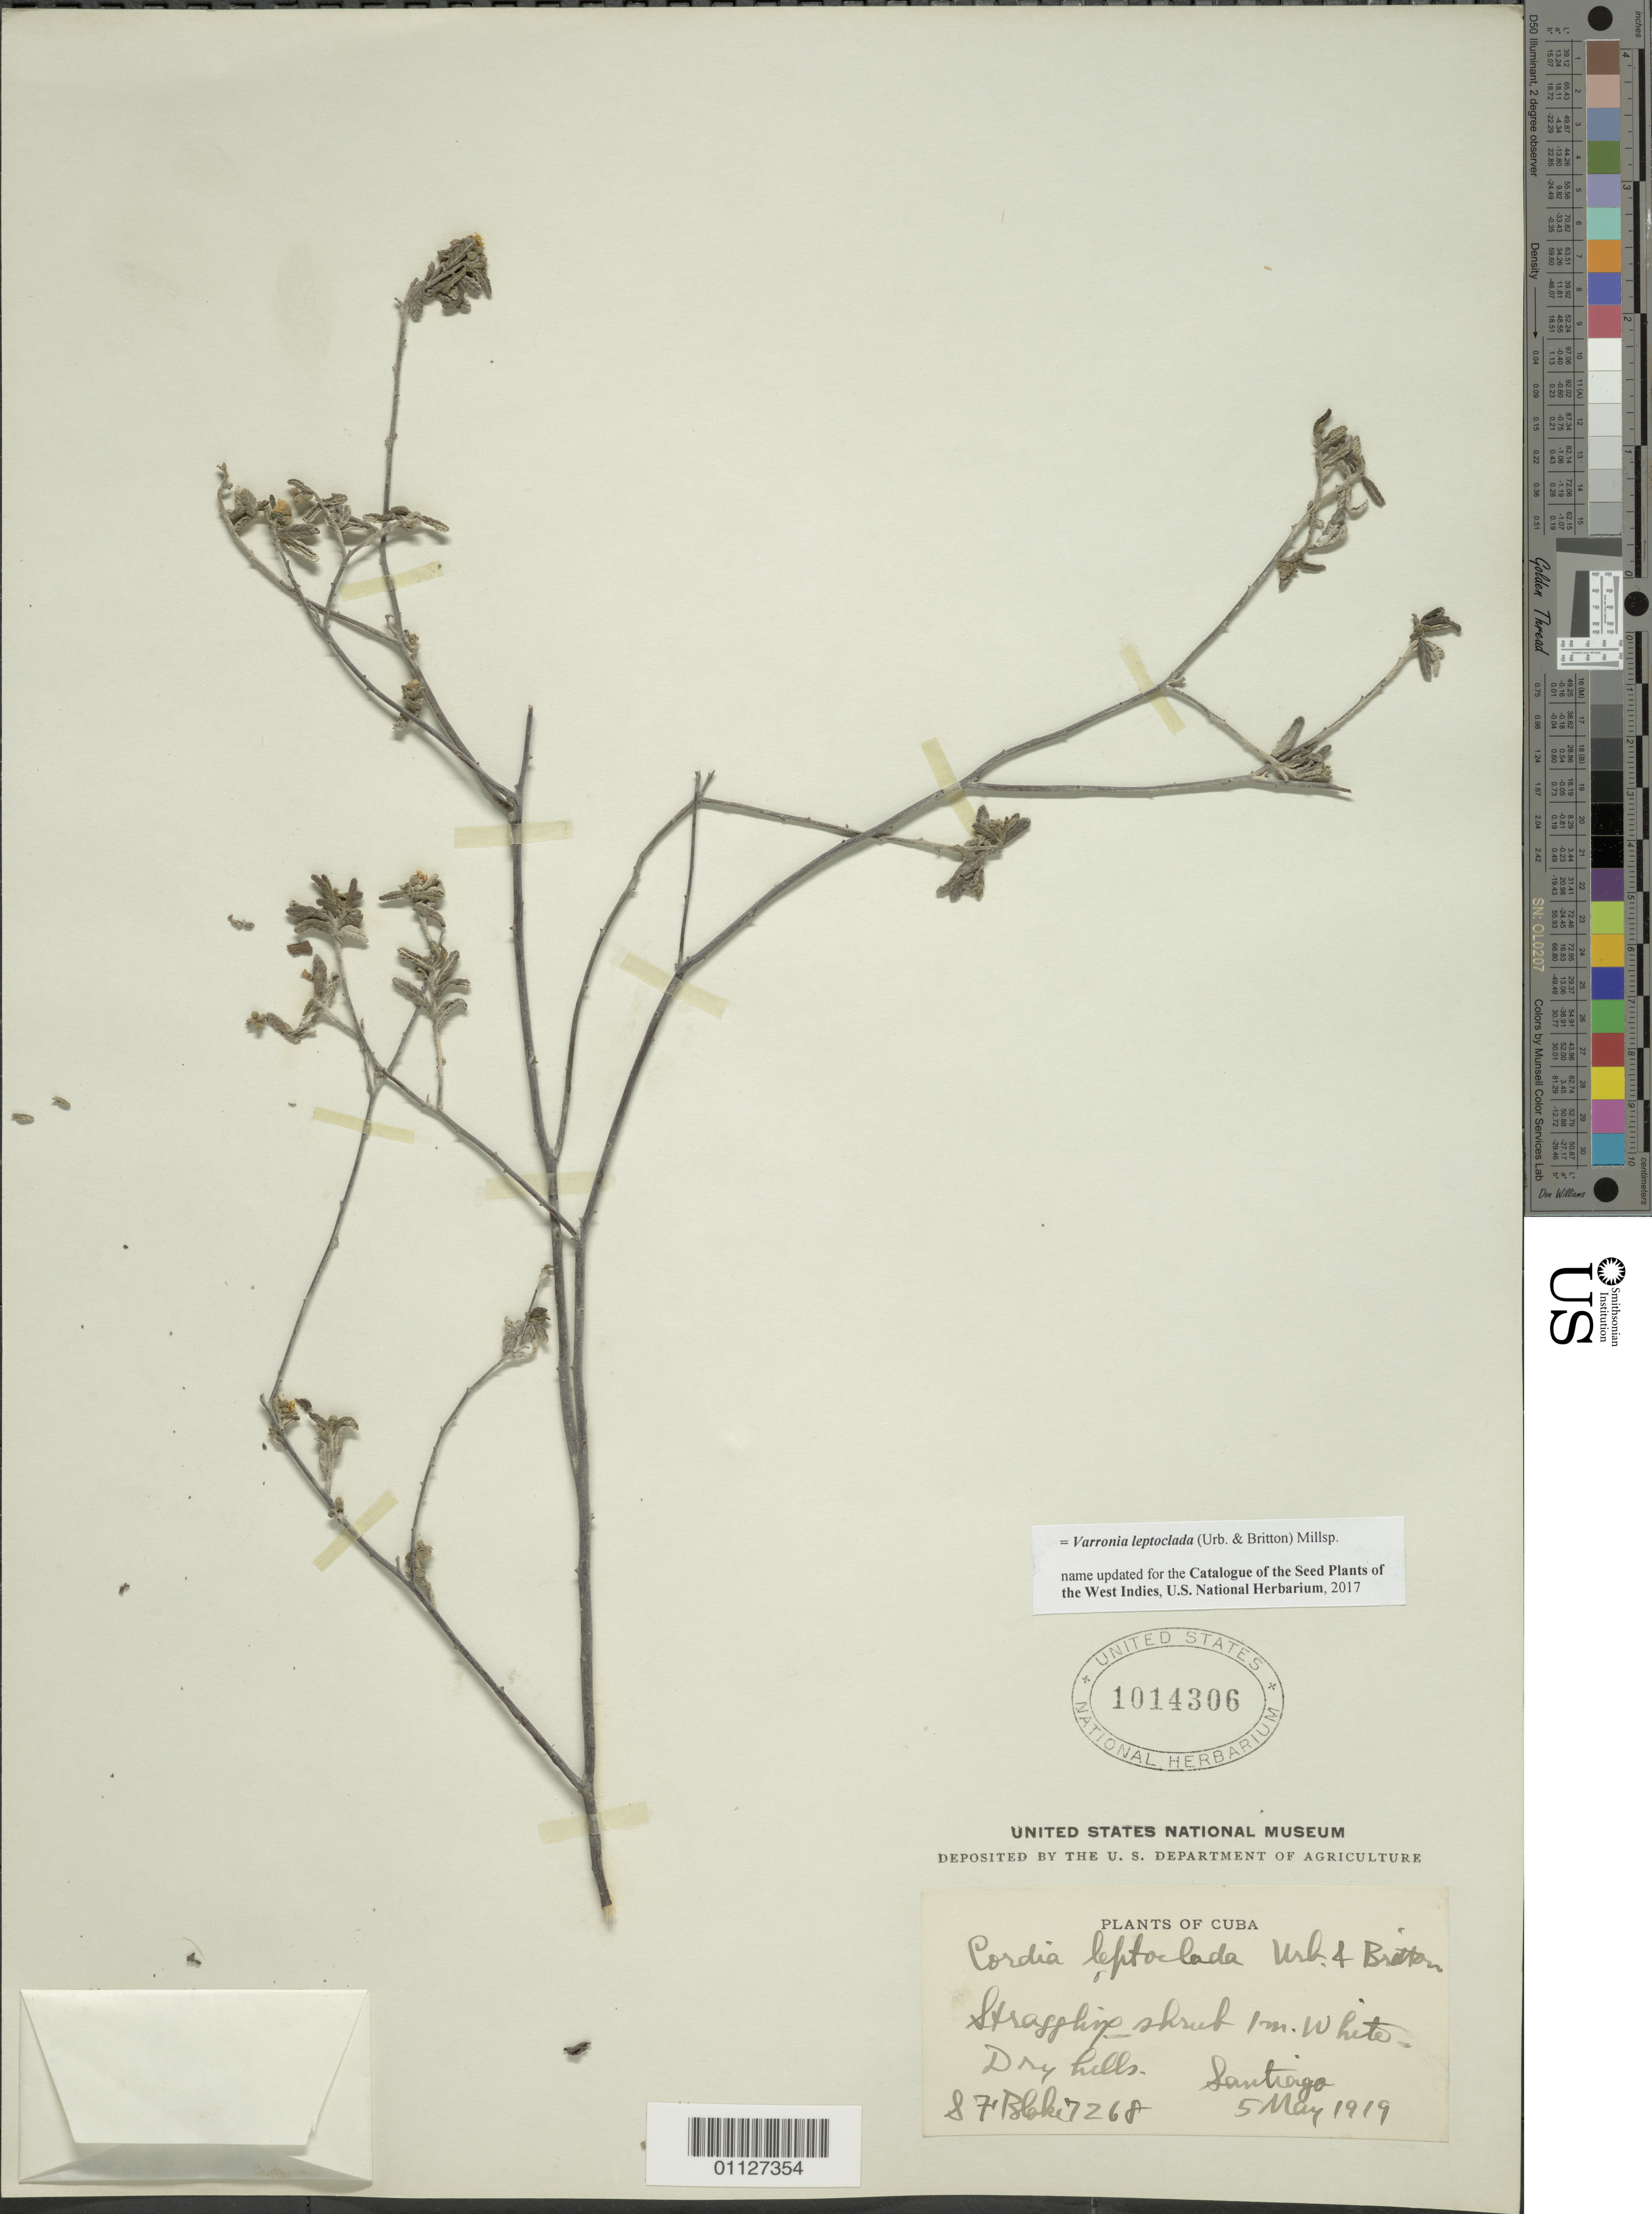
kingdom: Plantae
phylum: Tracheophyta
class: Magnoliopsida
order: Boraginales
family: Cordiaceae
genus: Varronia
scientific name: Varronia leptoclada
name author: (Urb. & Britton) Millsp.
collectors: S. Blake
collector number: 7268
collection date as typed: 05 Mar 1919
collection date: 1919-03-05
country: Cuba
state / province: Santiago de Cuba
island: Cuba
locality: Santiago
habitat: Dry hills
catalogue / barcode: US 1014306